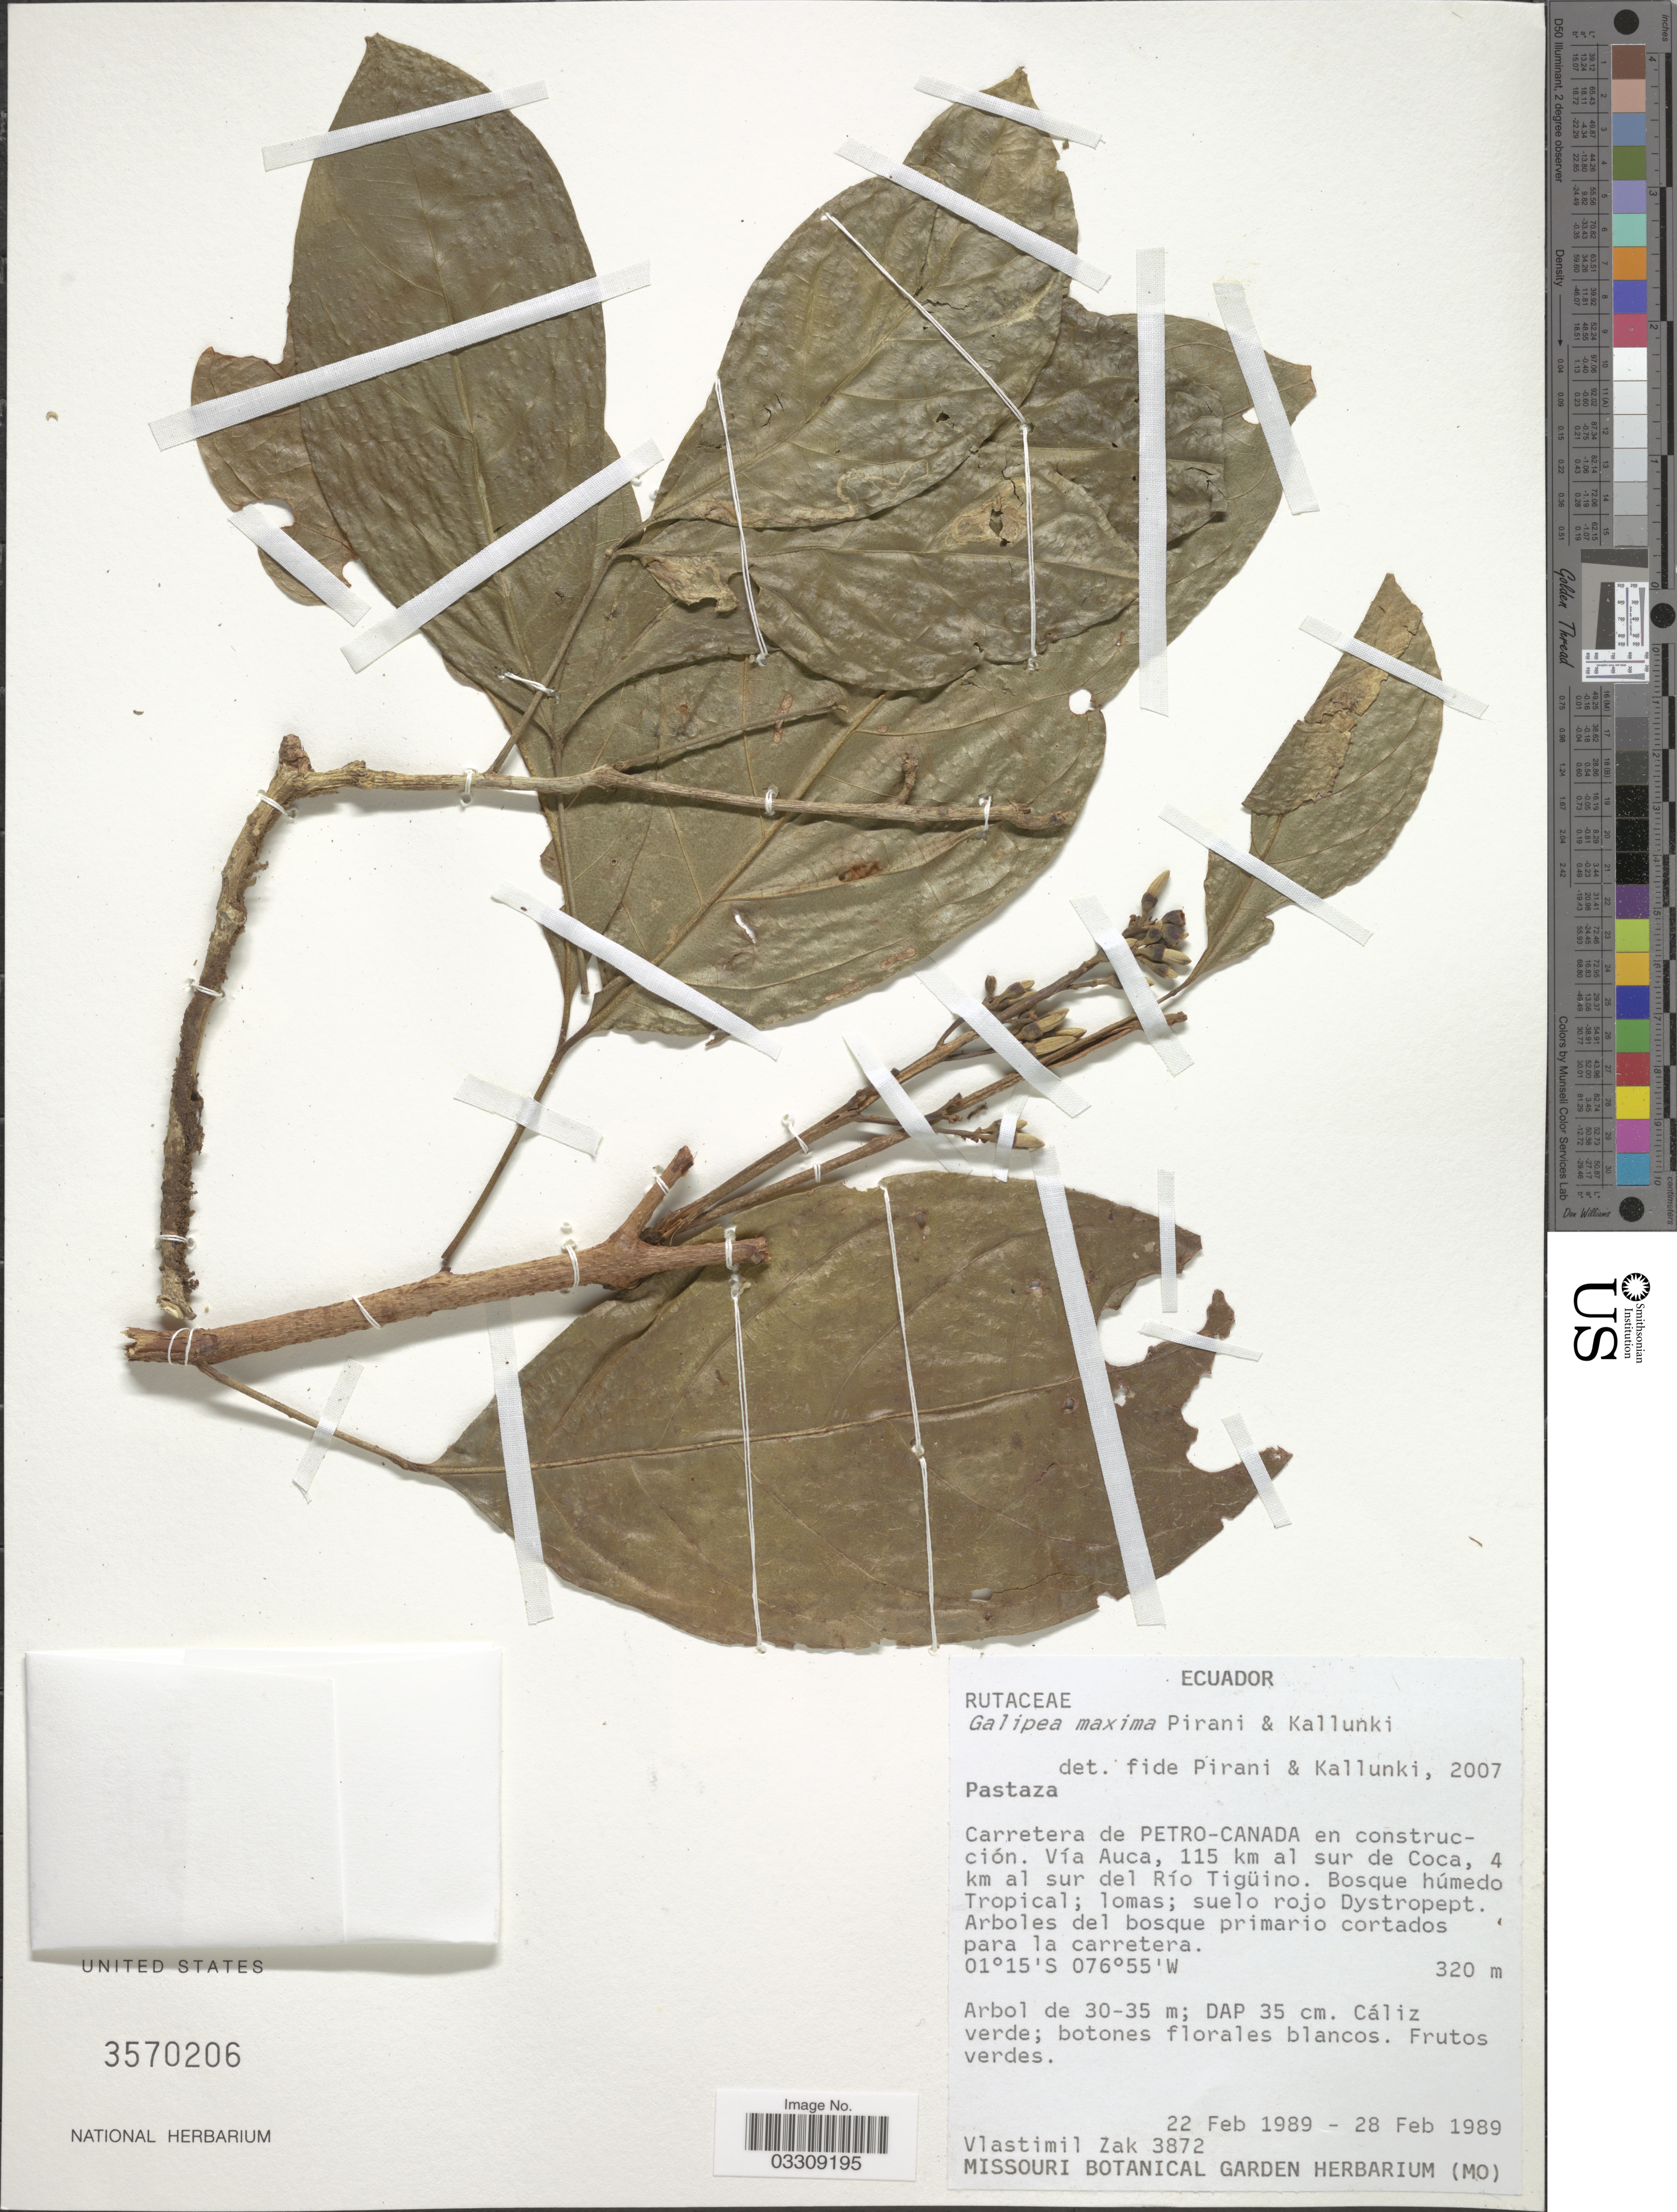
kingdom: Plantae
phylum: Tracheophyta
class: Magnoliopsida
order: Sapindales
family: Rutaceae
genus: Galipea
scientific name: Galipea maxima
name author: Pirani & Kallunki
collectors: V. Zak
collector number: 3872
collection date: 1989-02-22/1989-02-28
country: Ecuador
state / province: Pastaza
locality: Carretera de Petro-Canada en construcción. Vía Auca, 115 km al sur de Coca, 4 km al sur del Río Tigüino. Bosque húmedo Tropical.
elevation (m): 320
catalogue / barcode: US 3570206